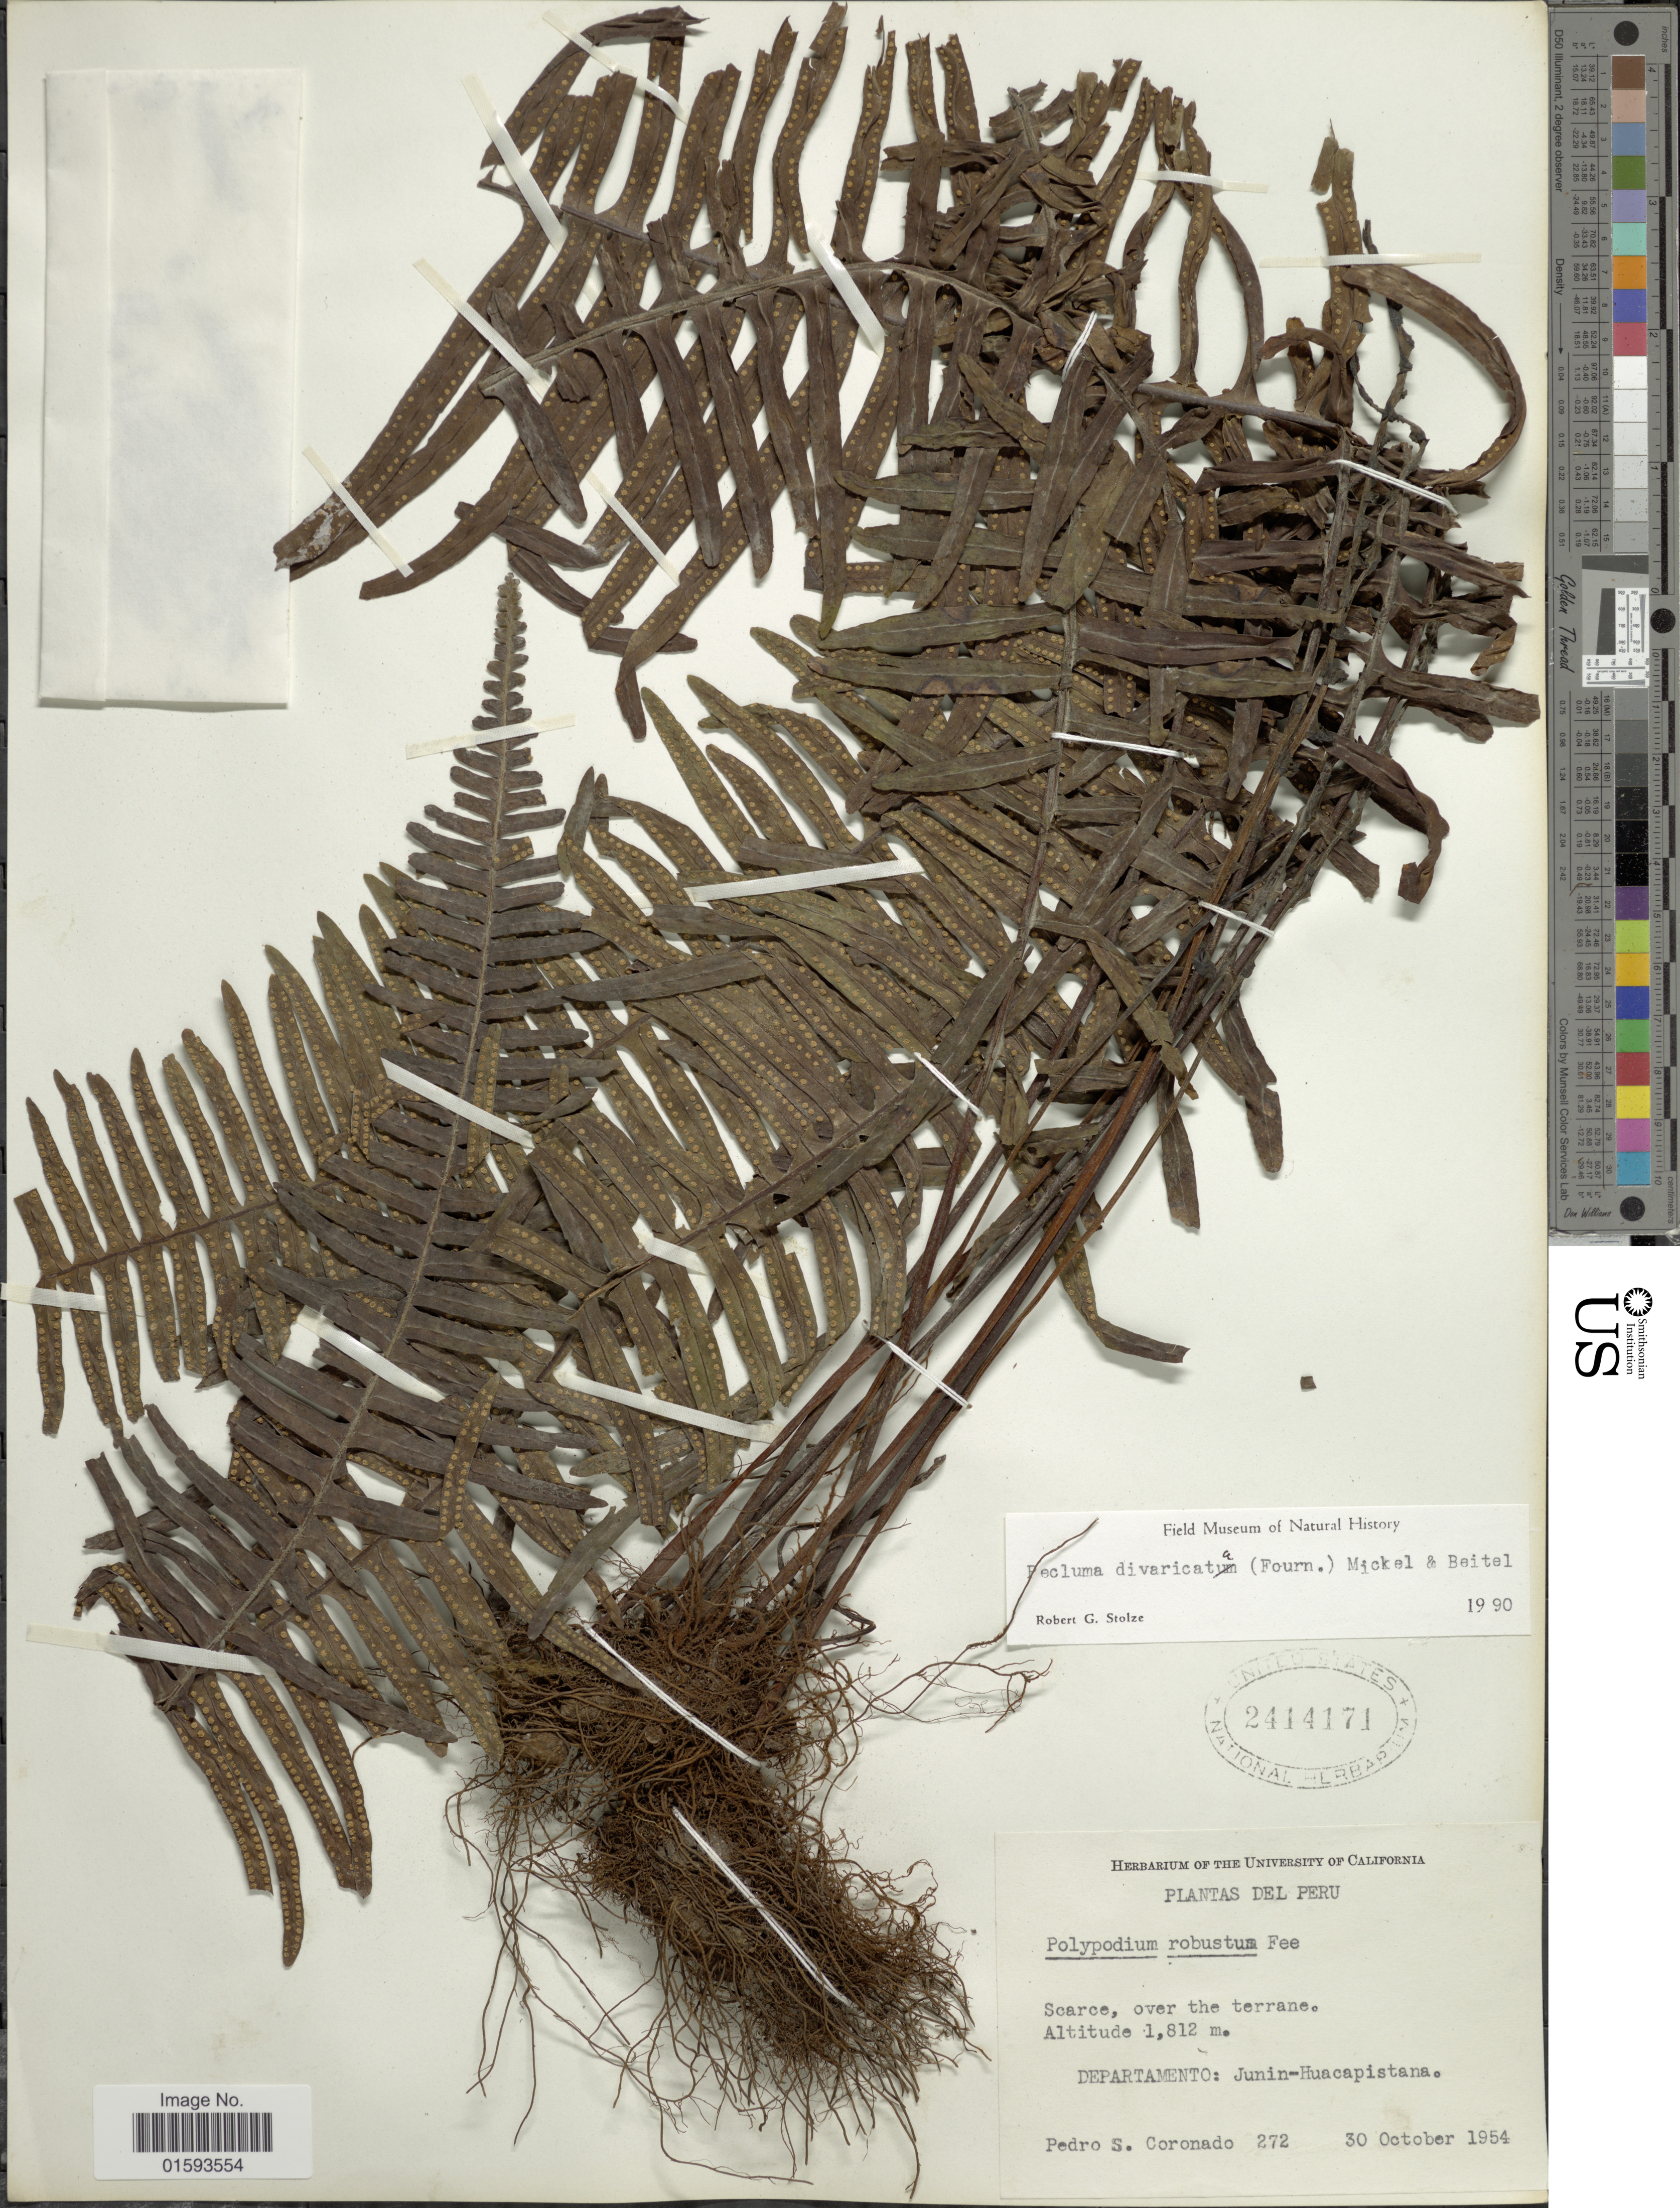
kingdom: Plantae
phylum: Tracheophyta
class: Polypodiopsida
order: Polypodiales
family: Polypodiaceae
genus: Pecluma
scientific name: Pecluma divaricata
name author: (E. Fourn.) Mickel & Beitel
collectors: P. Coronado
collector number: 272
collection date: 1954-10-30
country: Peru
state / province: Junín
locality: Scarce, over the teerane, Deparamento: Junin - Huacapistana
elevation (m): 1812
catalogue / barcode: US 2414171